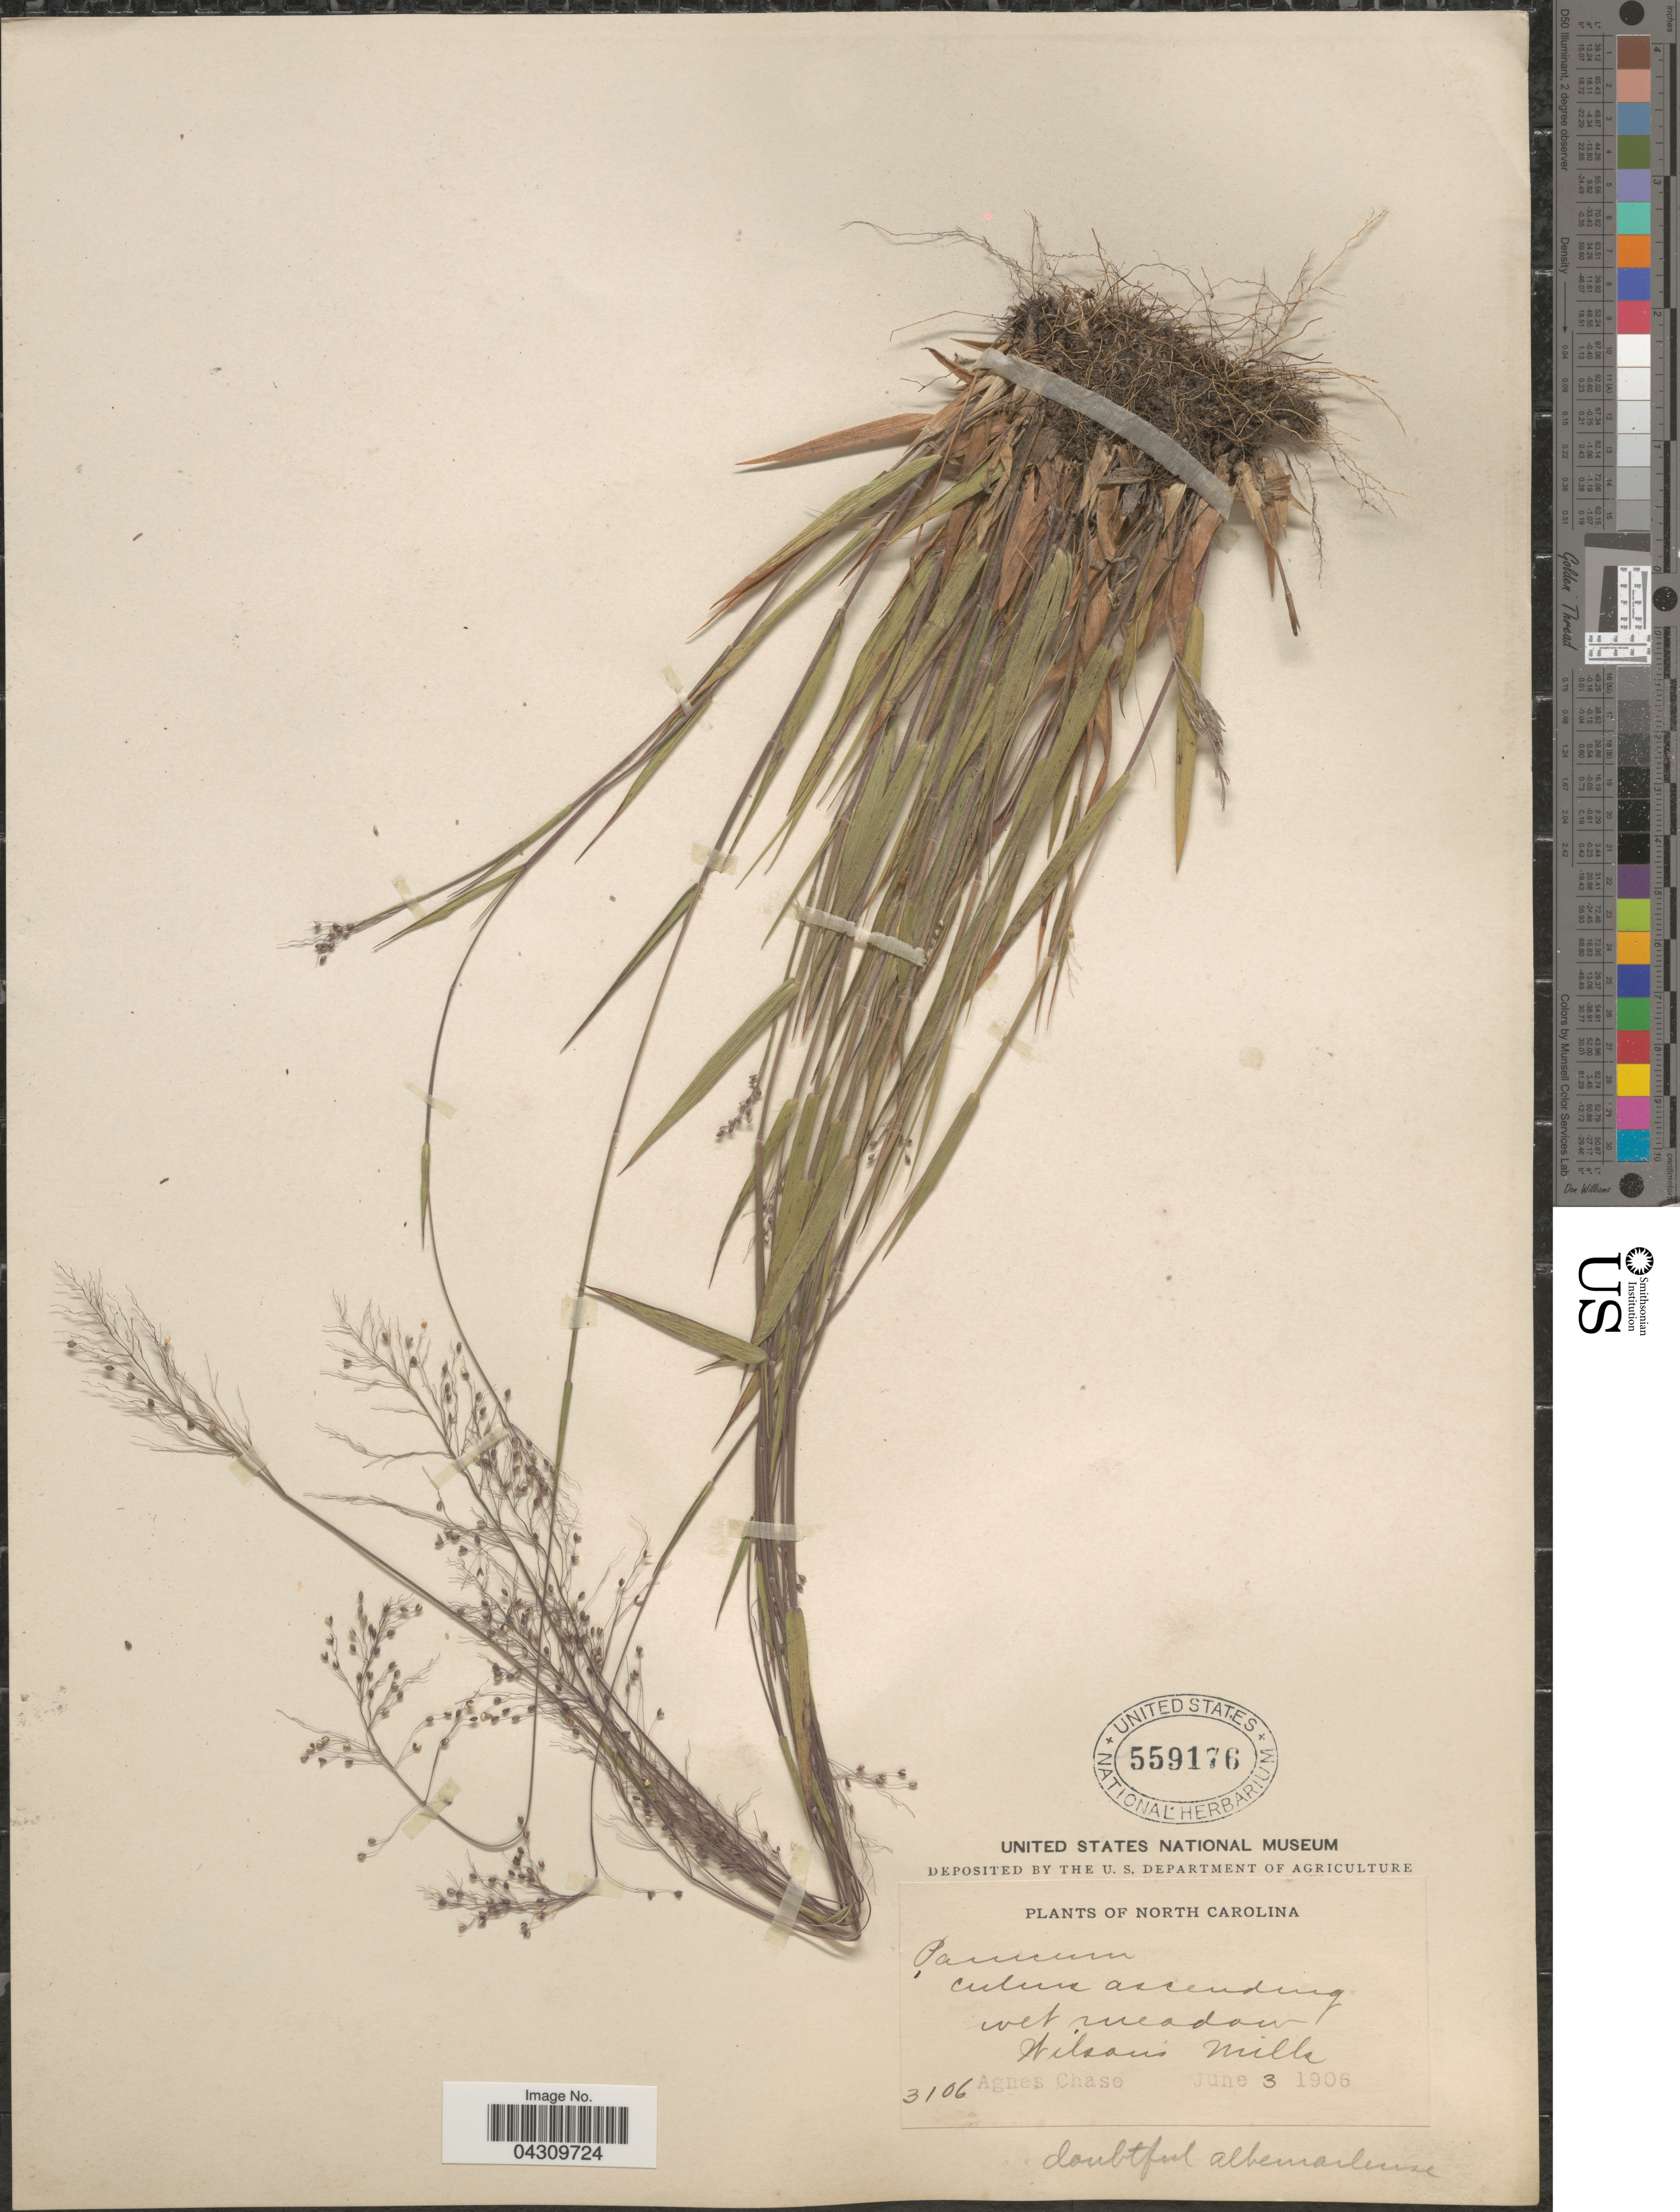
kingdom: Plantae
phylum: Tracheophyta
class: Liliopsida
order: Poales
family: Poaceae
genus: Dichanthelium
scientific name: Dichanthelium acuminatum var. acuminatum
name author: (Sw.) Gould & C.A. Clark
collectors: A. Chase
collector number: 3106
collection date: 1906-06-03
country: United States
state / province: North Carolina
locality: Wilsons Mills.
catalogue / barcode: US 559176